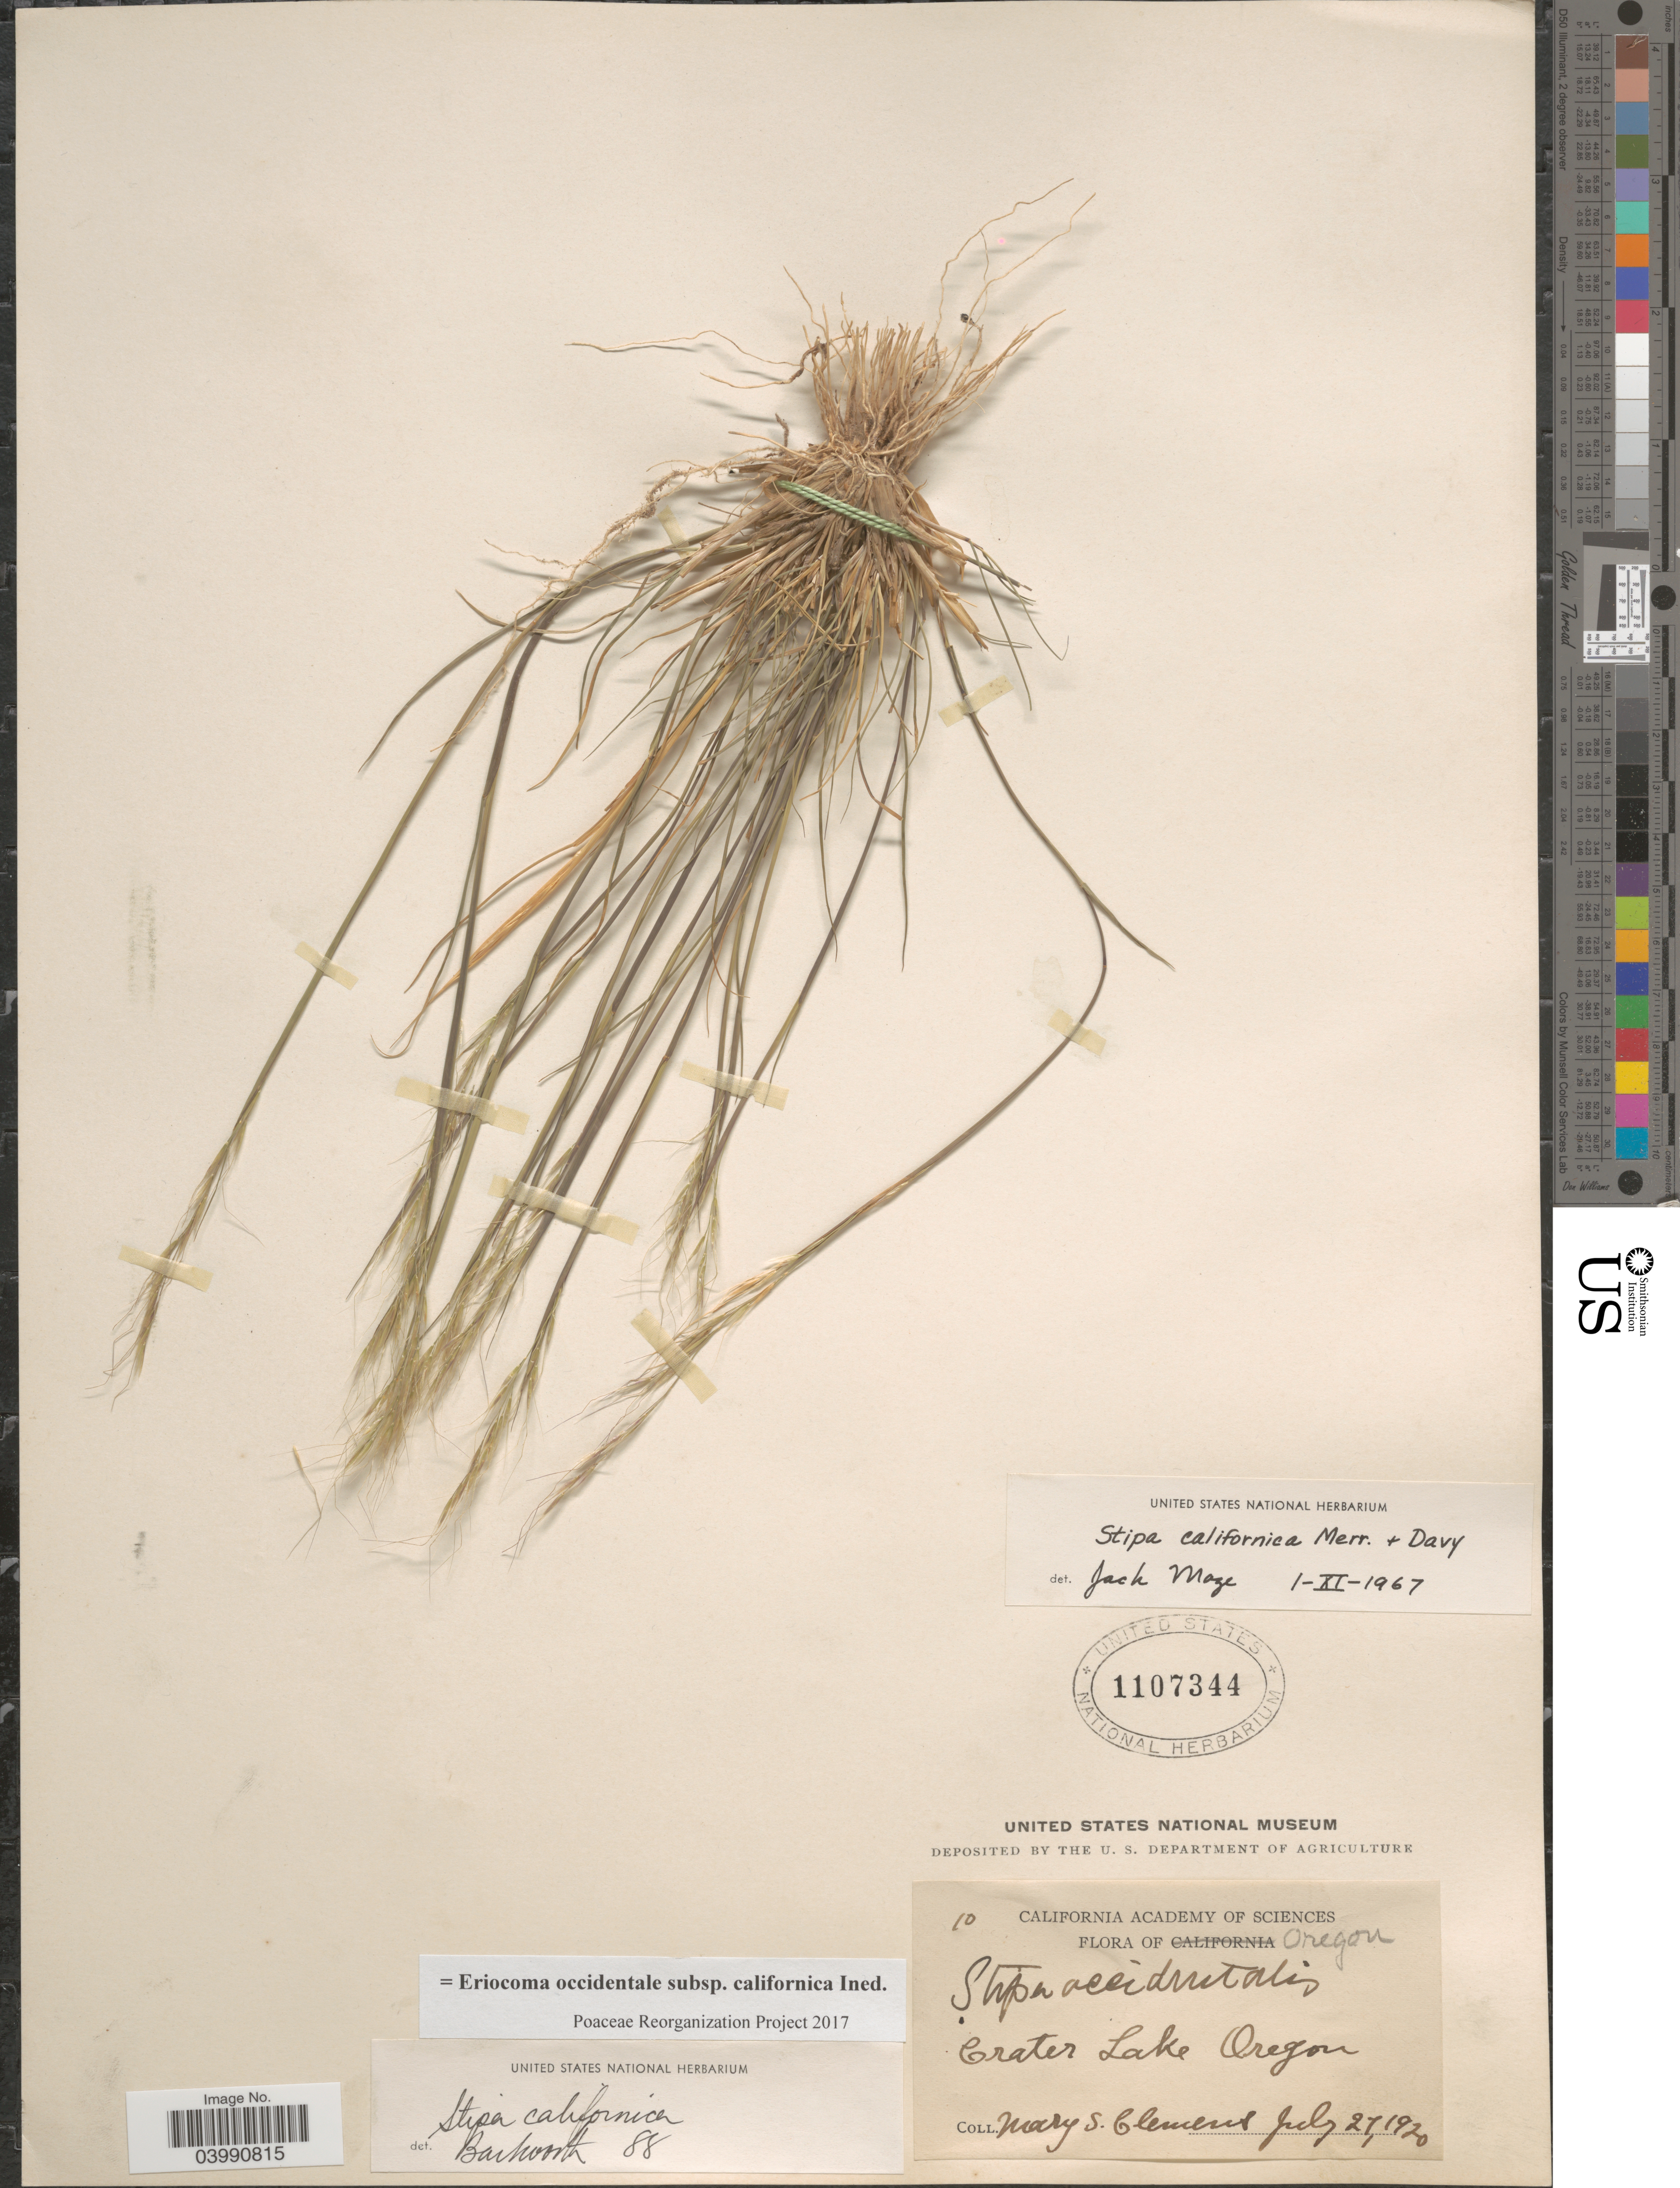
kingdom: Plantae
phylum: Tracheophyta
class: Liliopsida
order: Poales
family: Poaceae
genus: Eriocoma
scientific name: Eriocoma occidentalis subsp. californica ined.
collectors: M. S. Clemens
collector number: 10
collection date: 1920-07-27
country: United States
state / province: Oregon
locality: Crater Lake Oregon.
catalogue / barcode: US 1107344